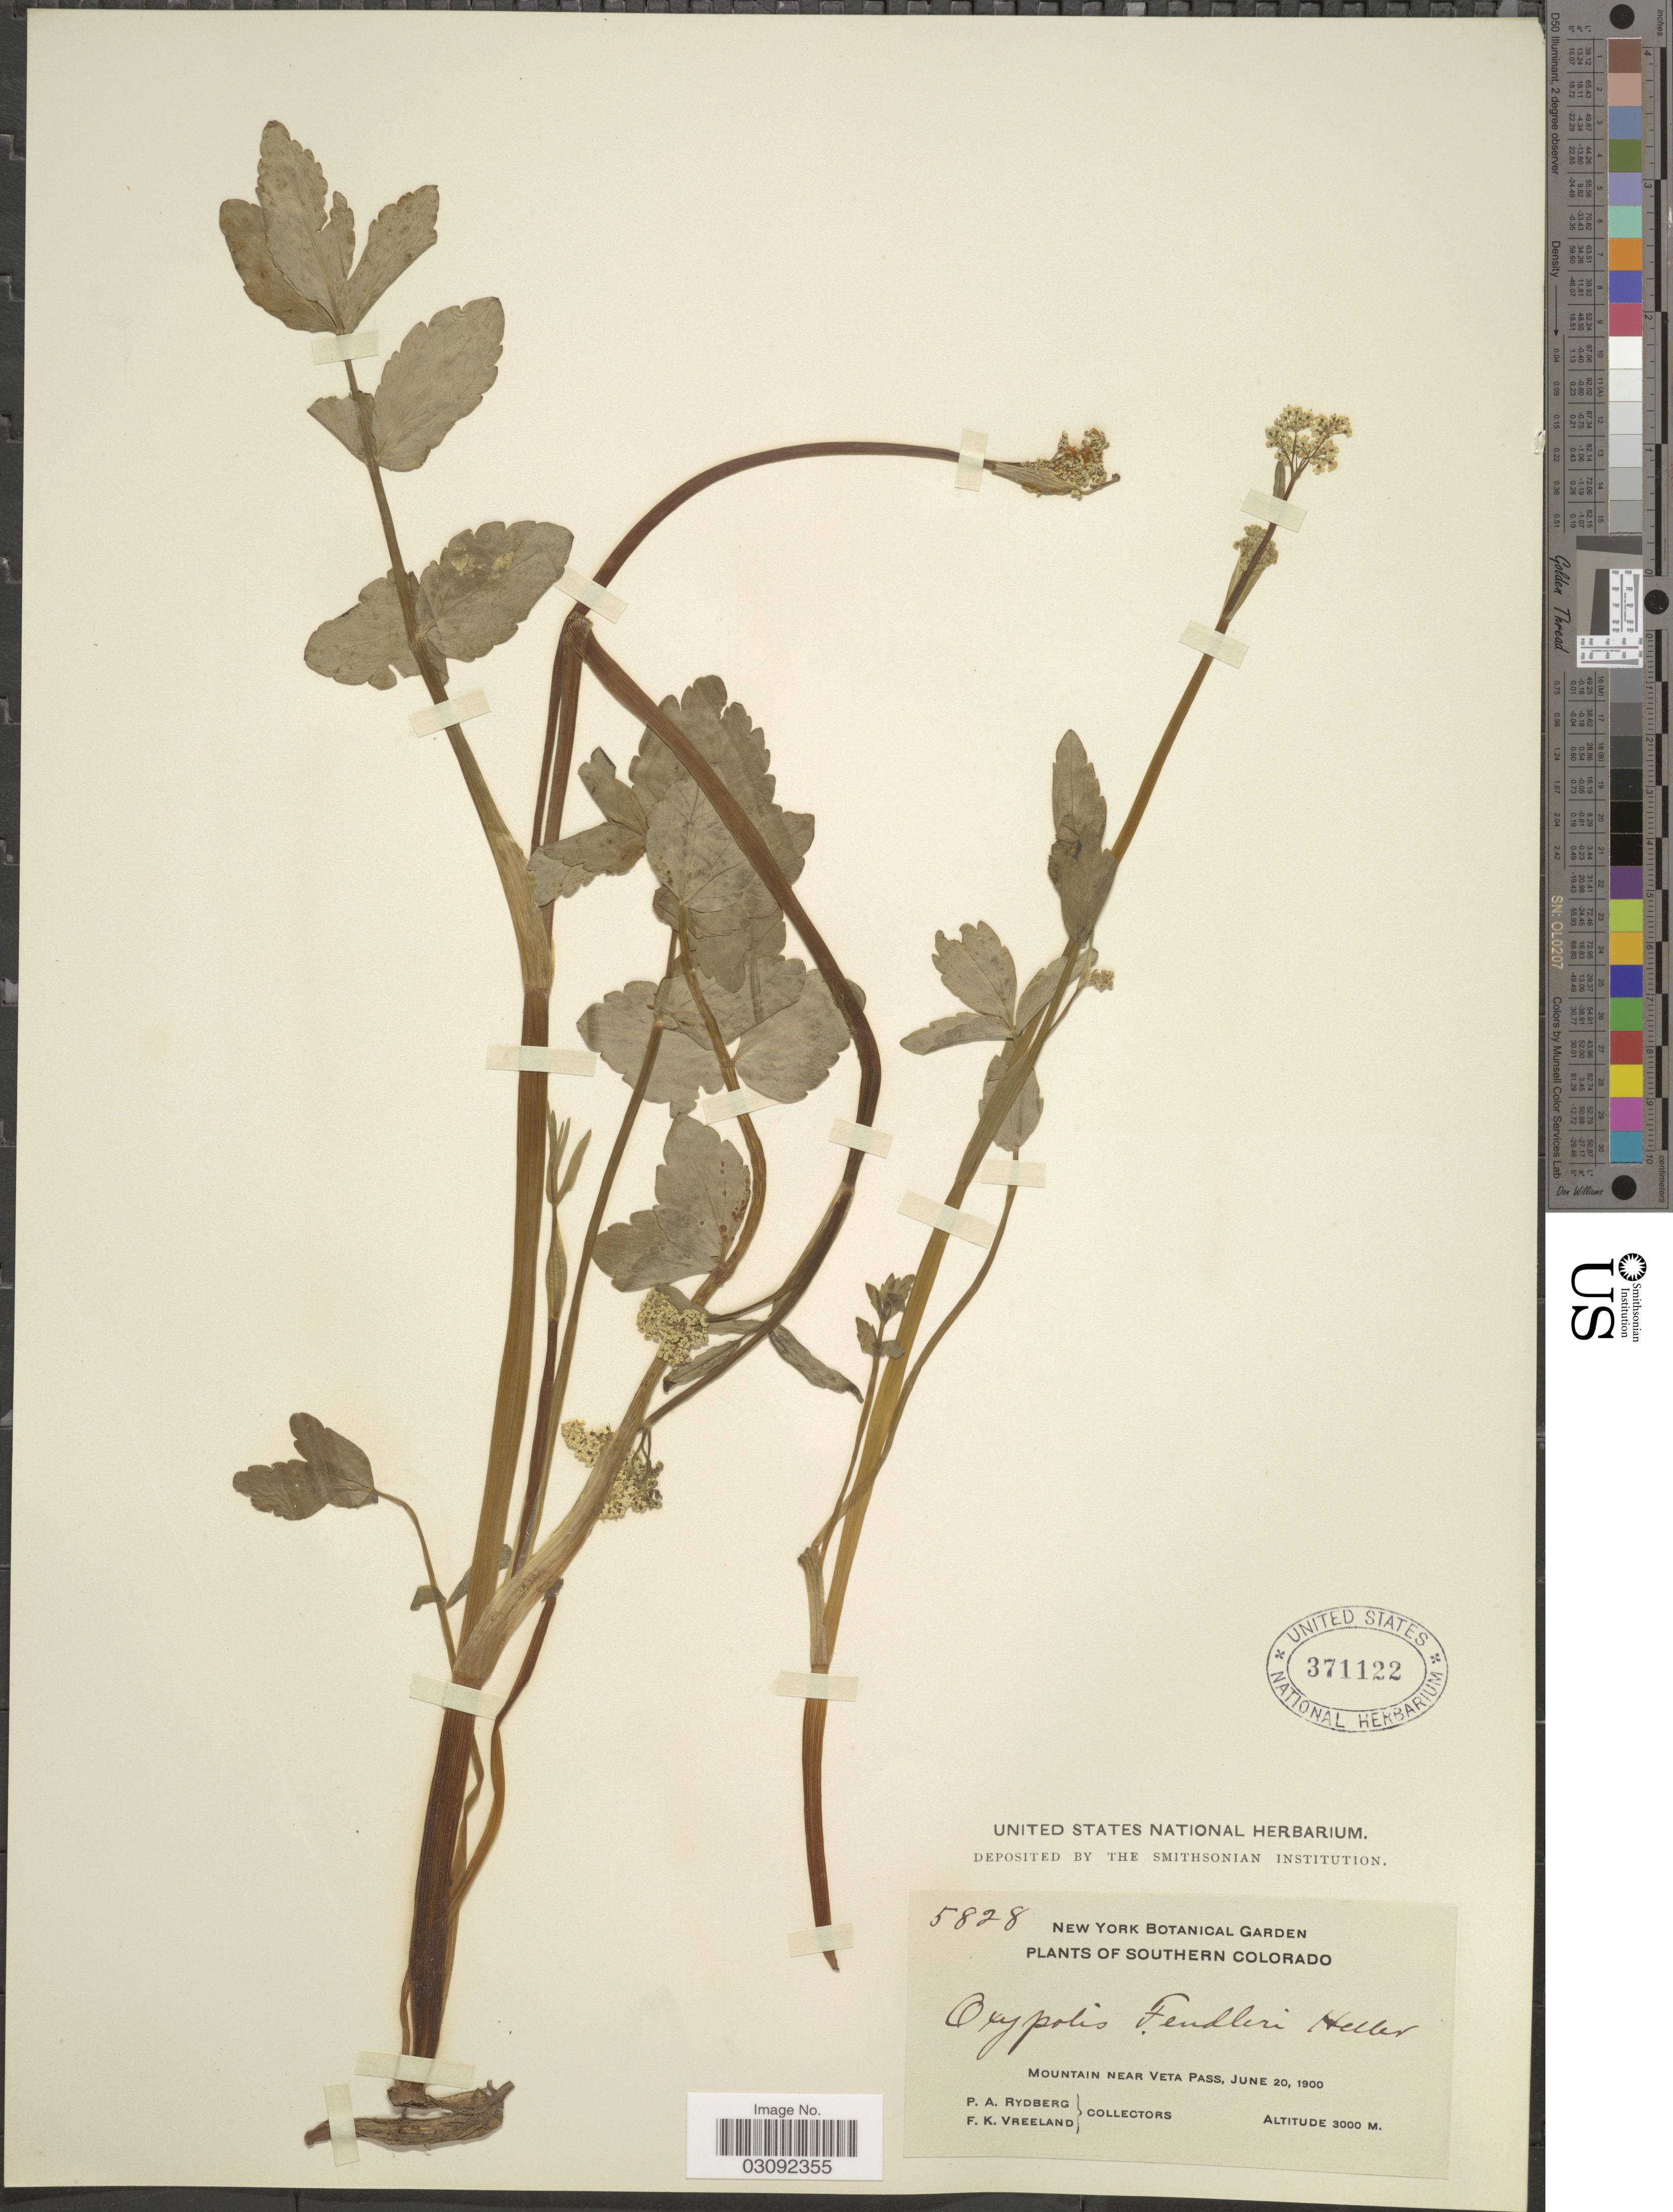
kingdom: Plantae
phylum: Tracheophyta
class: Magnoliopsida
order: Apiales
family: Apiaceae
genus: Oxypolis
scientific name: Oxypolis fendleri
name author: (A. Gray) A. Heller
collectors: P. A. Rydberg & F. Vreeland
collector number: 5828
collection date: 1900-06-20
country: United States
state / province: Colorado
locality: Southern Colorado. Mountain near Veta Pass.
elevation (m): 3000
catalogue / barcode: US 371122